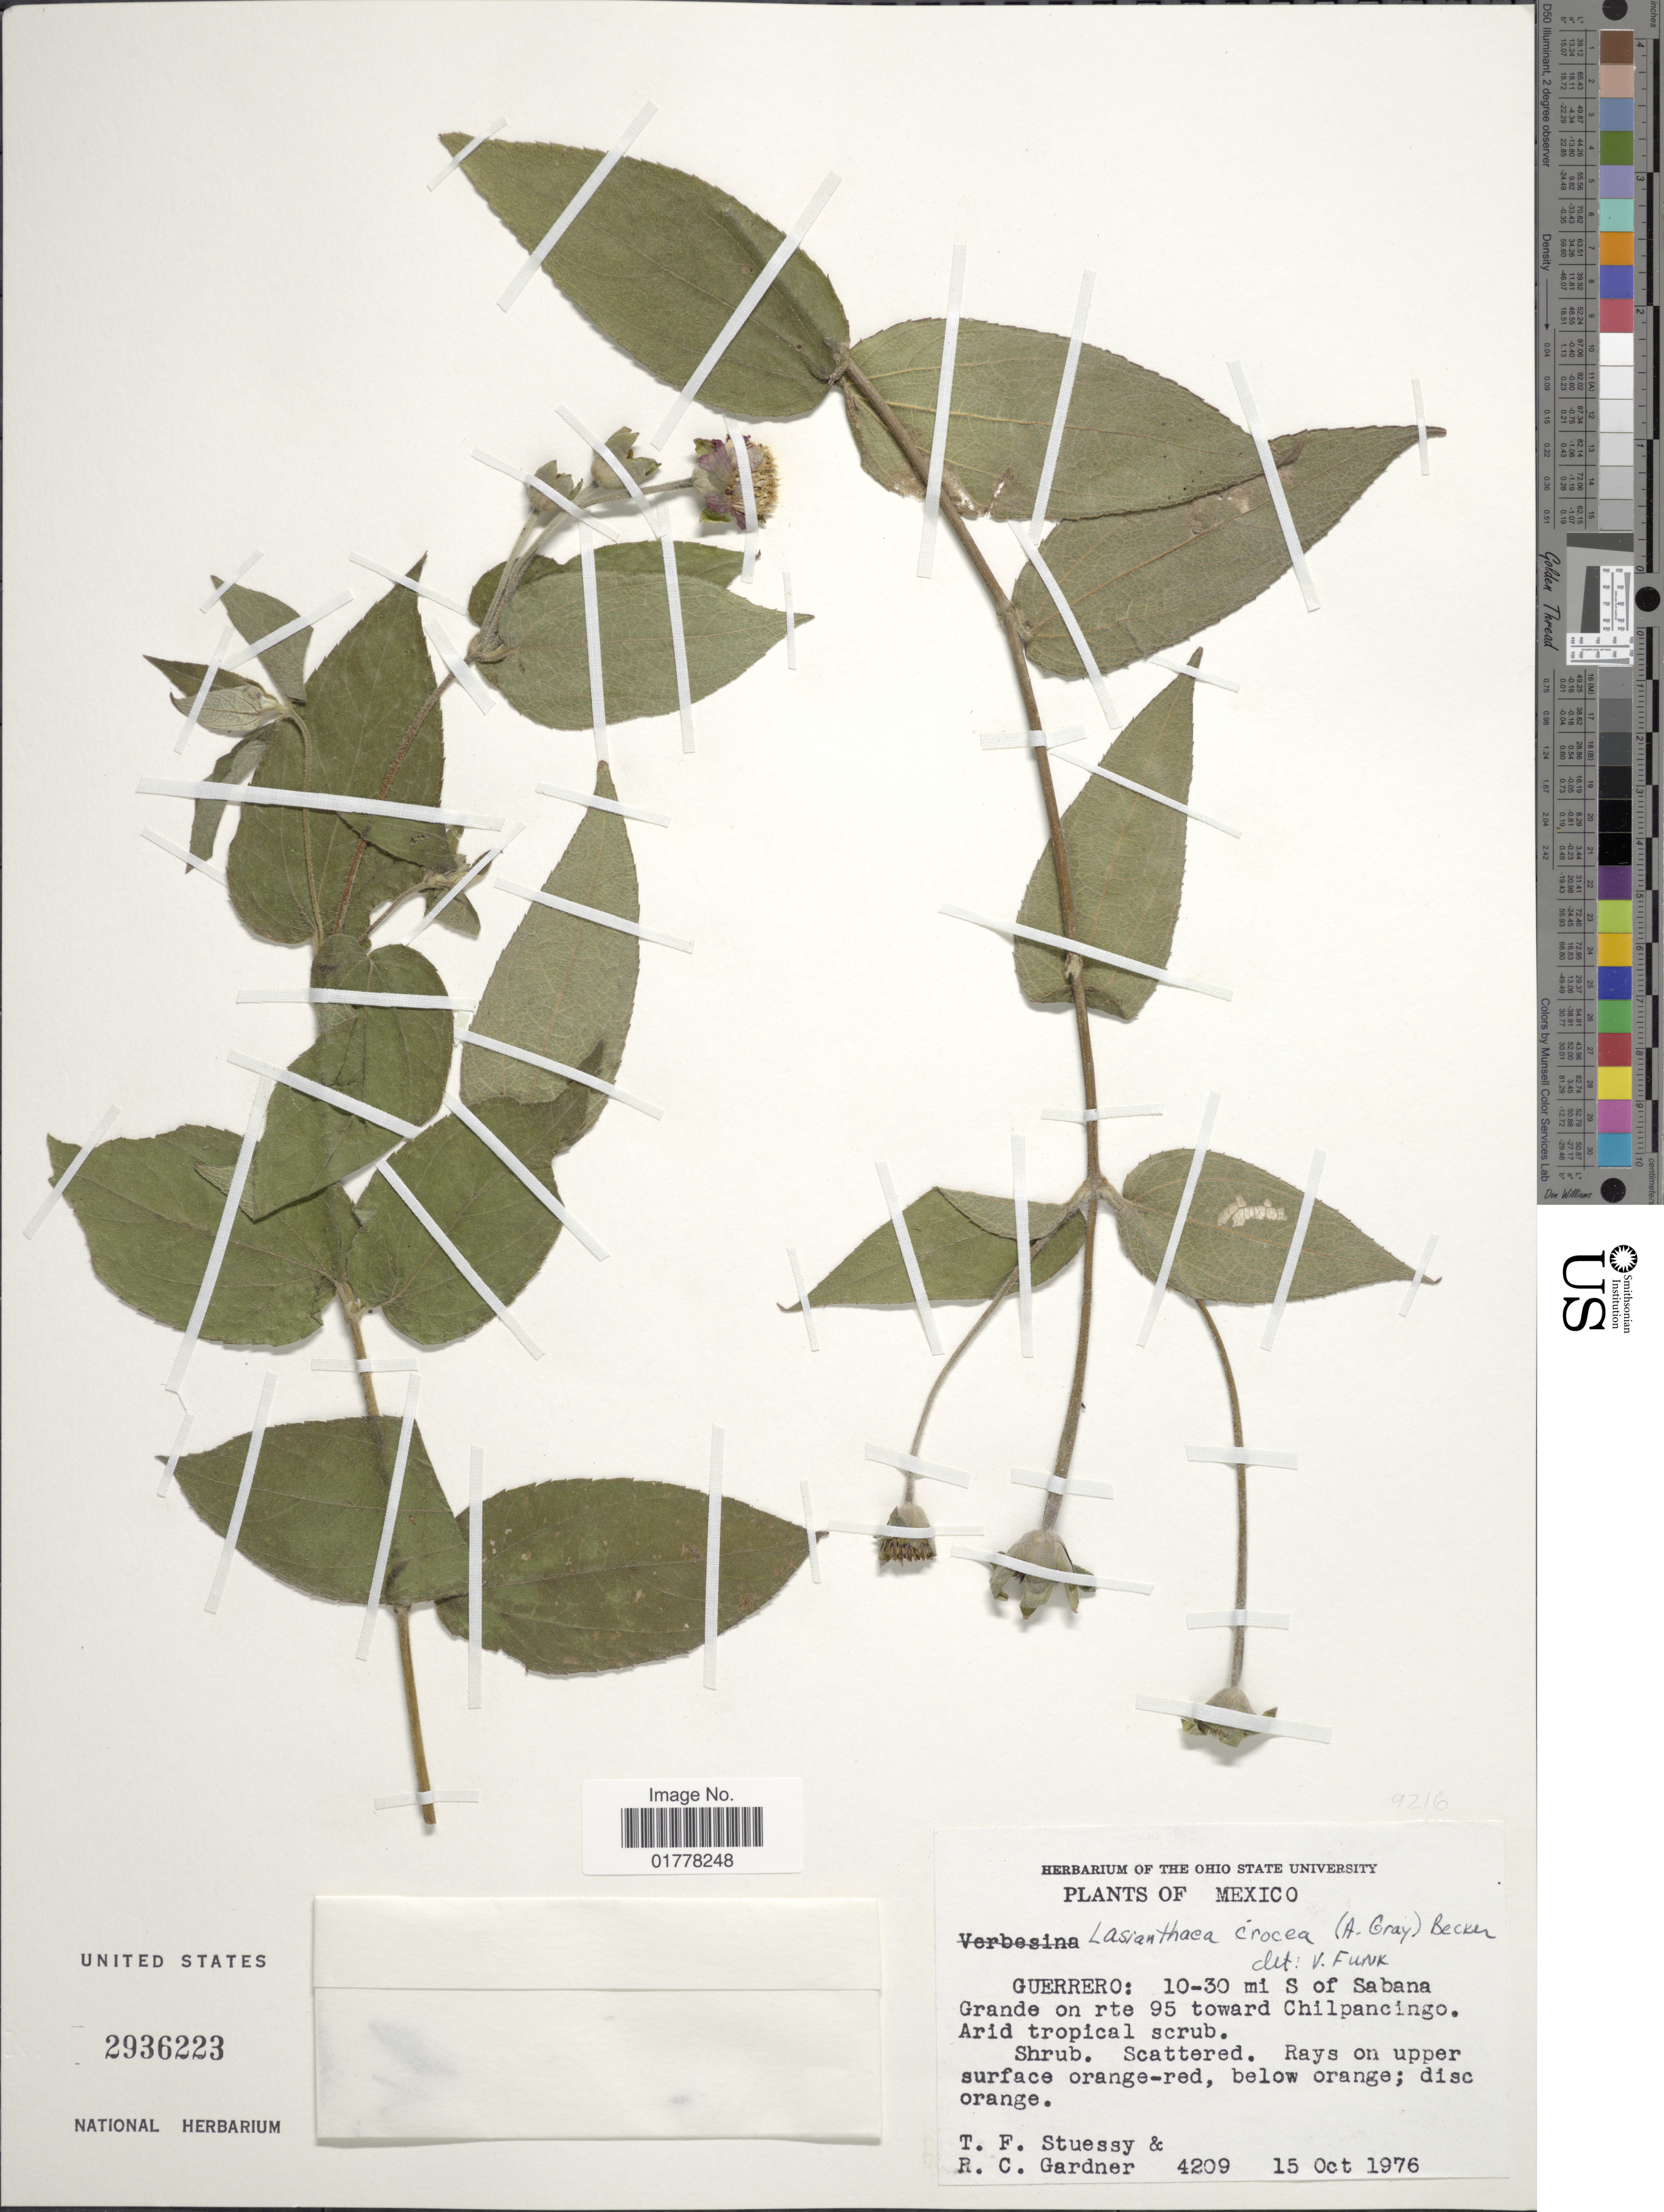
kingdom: Plantae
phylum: Tracheophyta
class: Magnoliopsida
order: Asterales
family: Asteraceae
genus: Lasianthaea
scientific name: Lasianthaea crocea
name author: (A. Gray) K.M. Becker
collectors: T. Stuessy & R. C. Gardner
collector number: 4209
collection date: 1976-10-15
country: Mexico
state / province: Guerrero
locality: Guerrero: 10-30 mi S of Sabana Grande on rte 95 toward Chilpancingo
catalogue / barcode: US 2936223